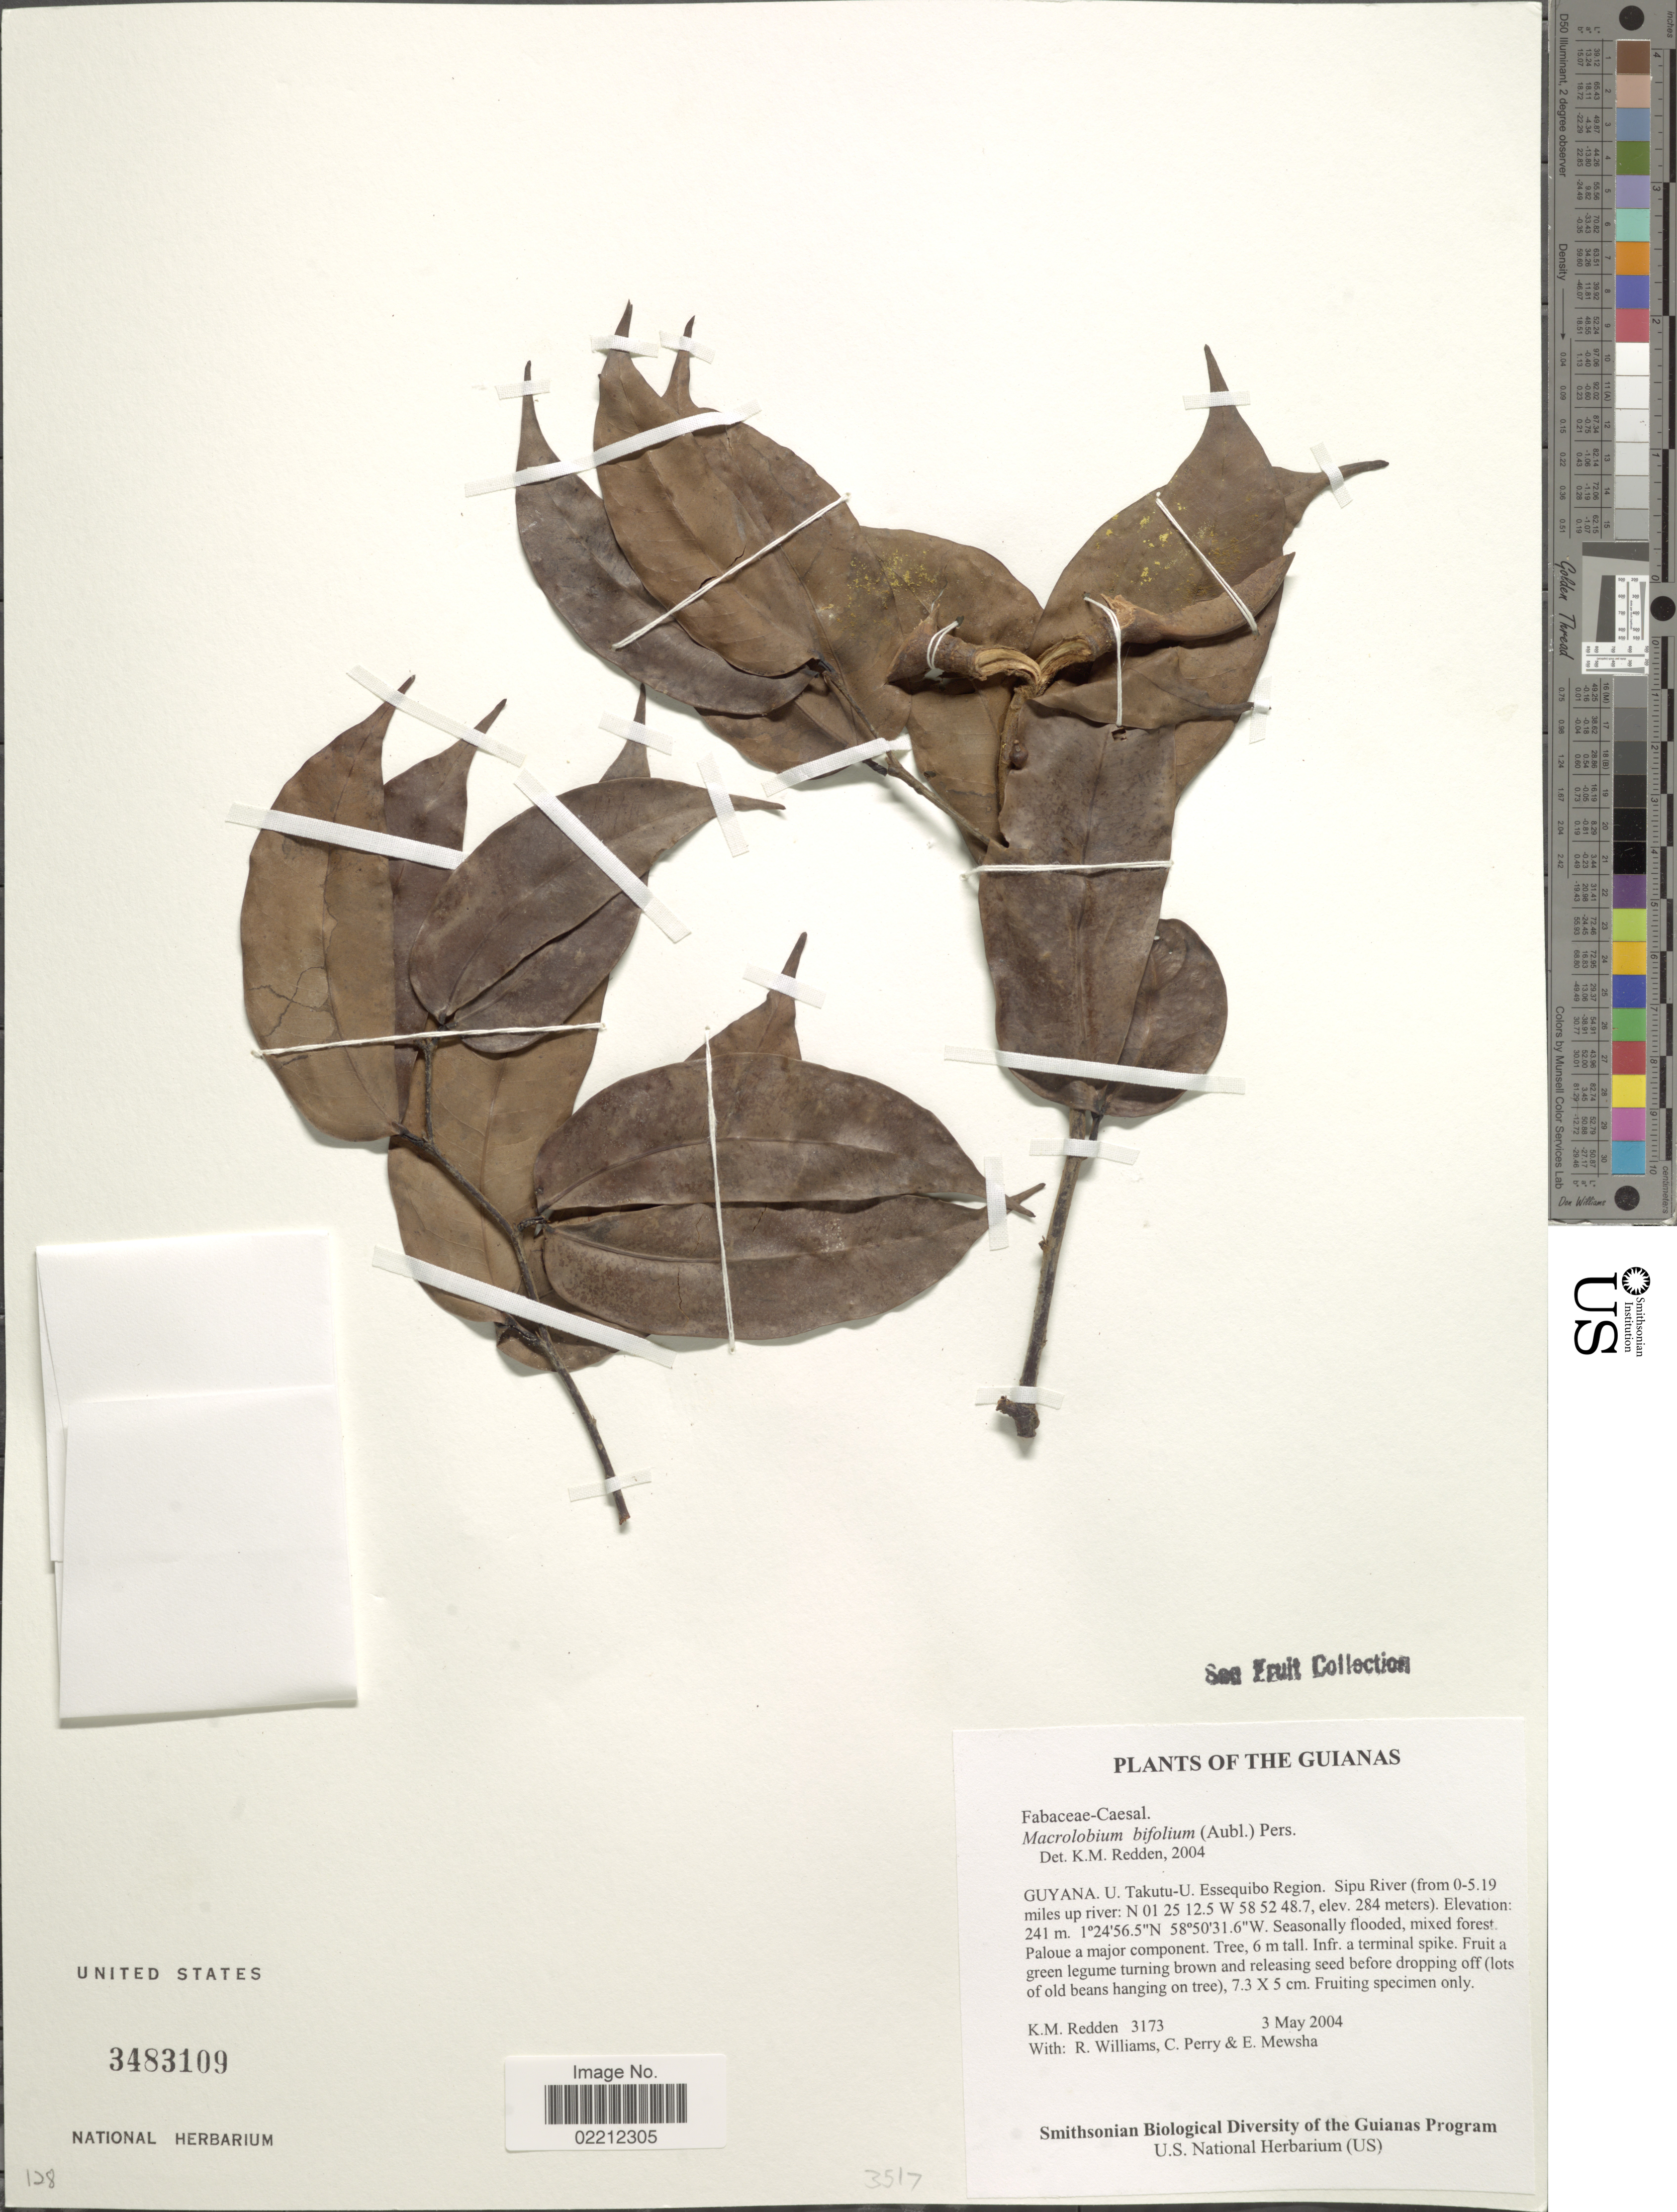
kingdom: Plantae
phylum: Tracheophyta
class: Magnoliopsida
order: Fabales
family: Fabaceae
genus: Macrolobium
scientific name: Macrolobium angustifolium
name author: (Benth.) R.S. Cowan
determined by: Trujillo, A. M.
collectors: K. M. Redden, R. Williams, C. Perry & E. Mewsha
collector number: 3173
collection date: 2004-05-03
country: Guyana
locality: U. Takutu-U. Essequibo Region. Sipu River( from 0-5.19 miles up river)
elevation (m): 284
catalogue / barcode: US 3483109